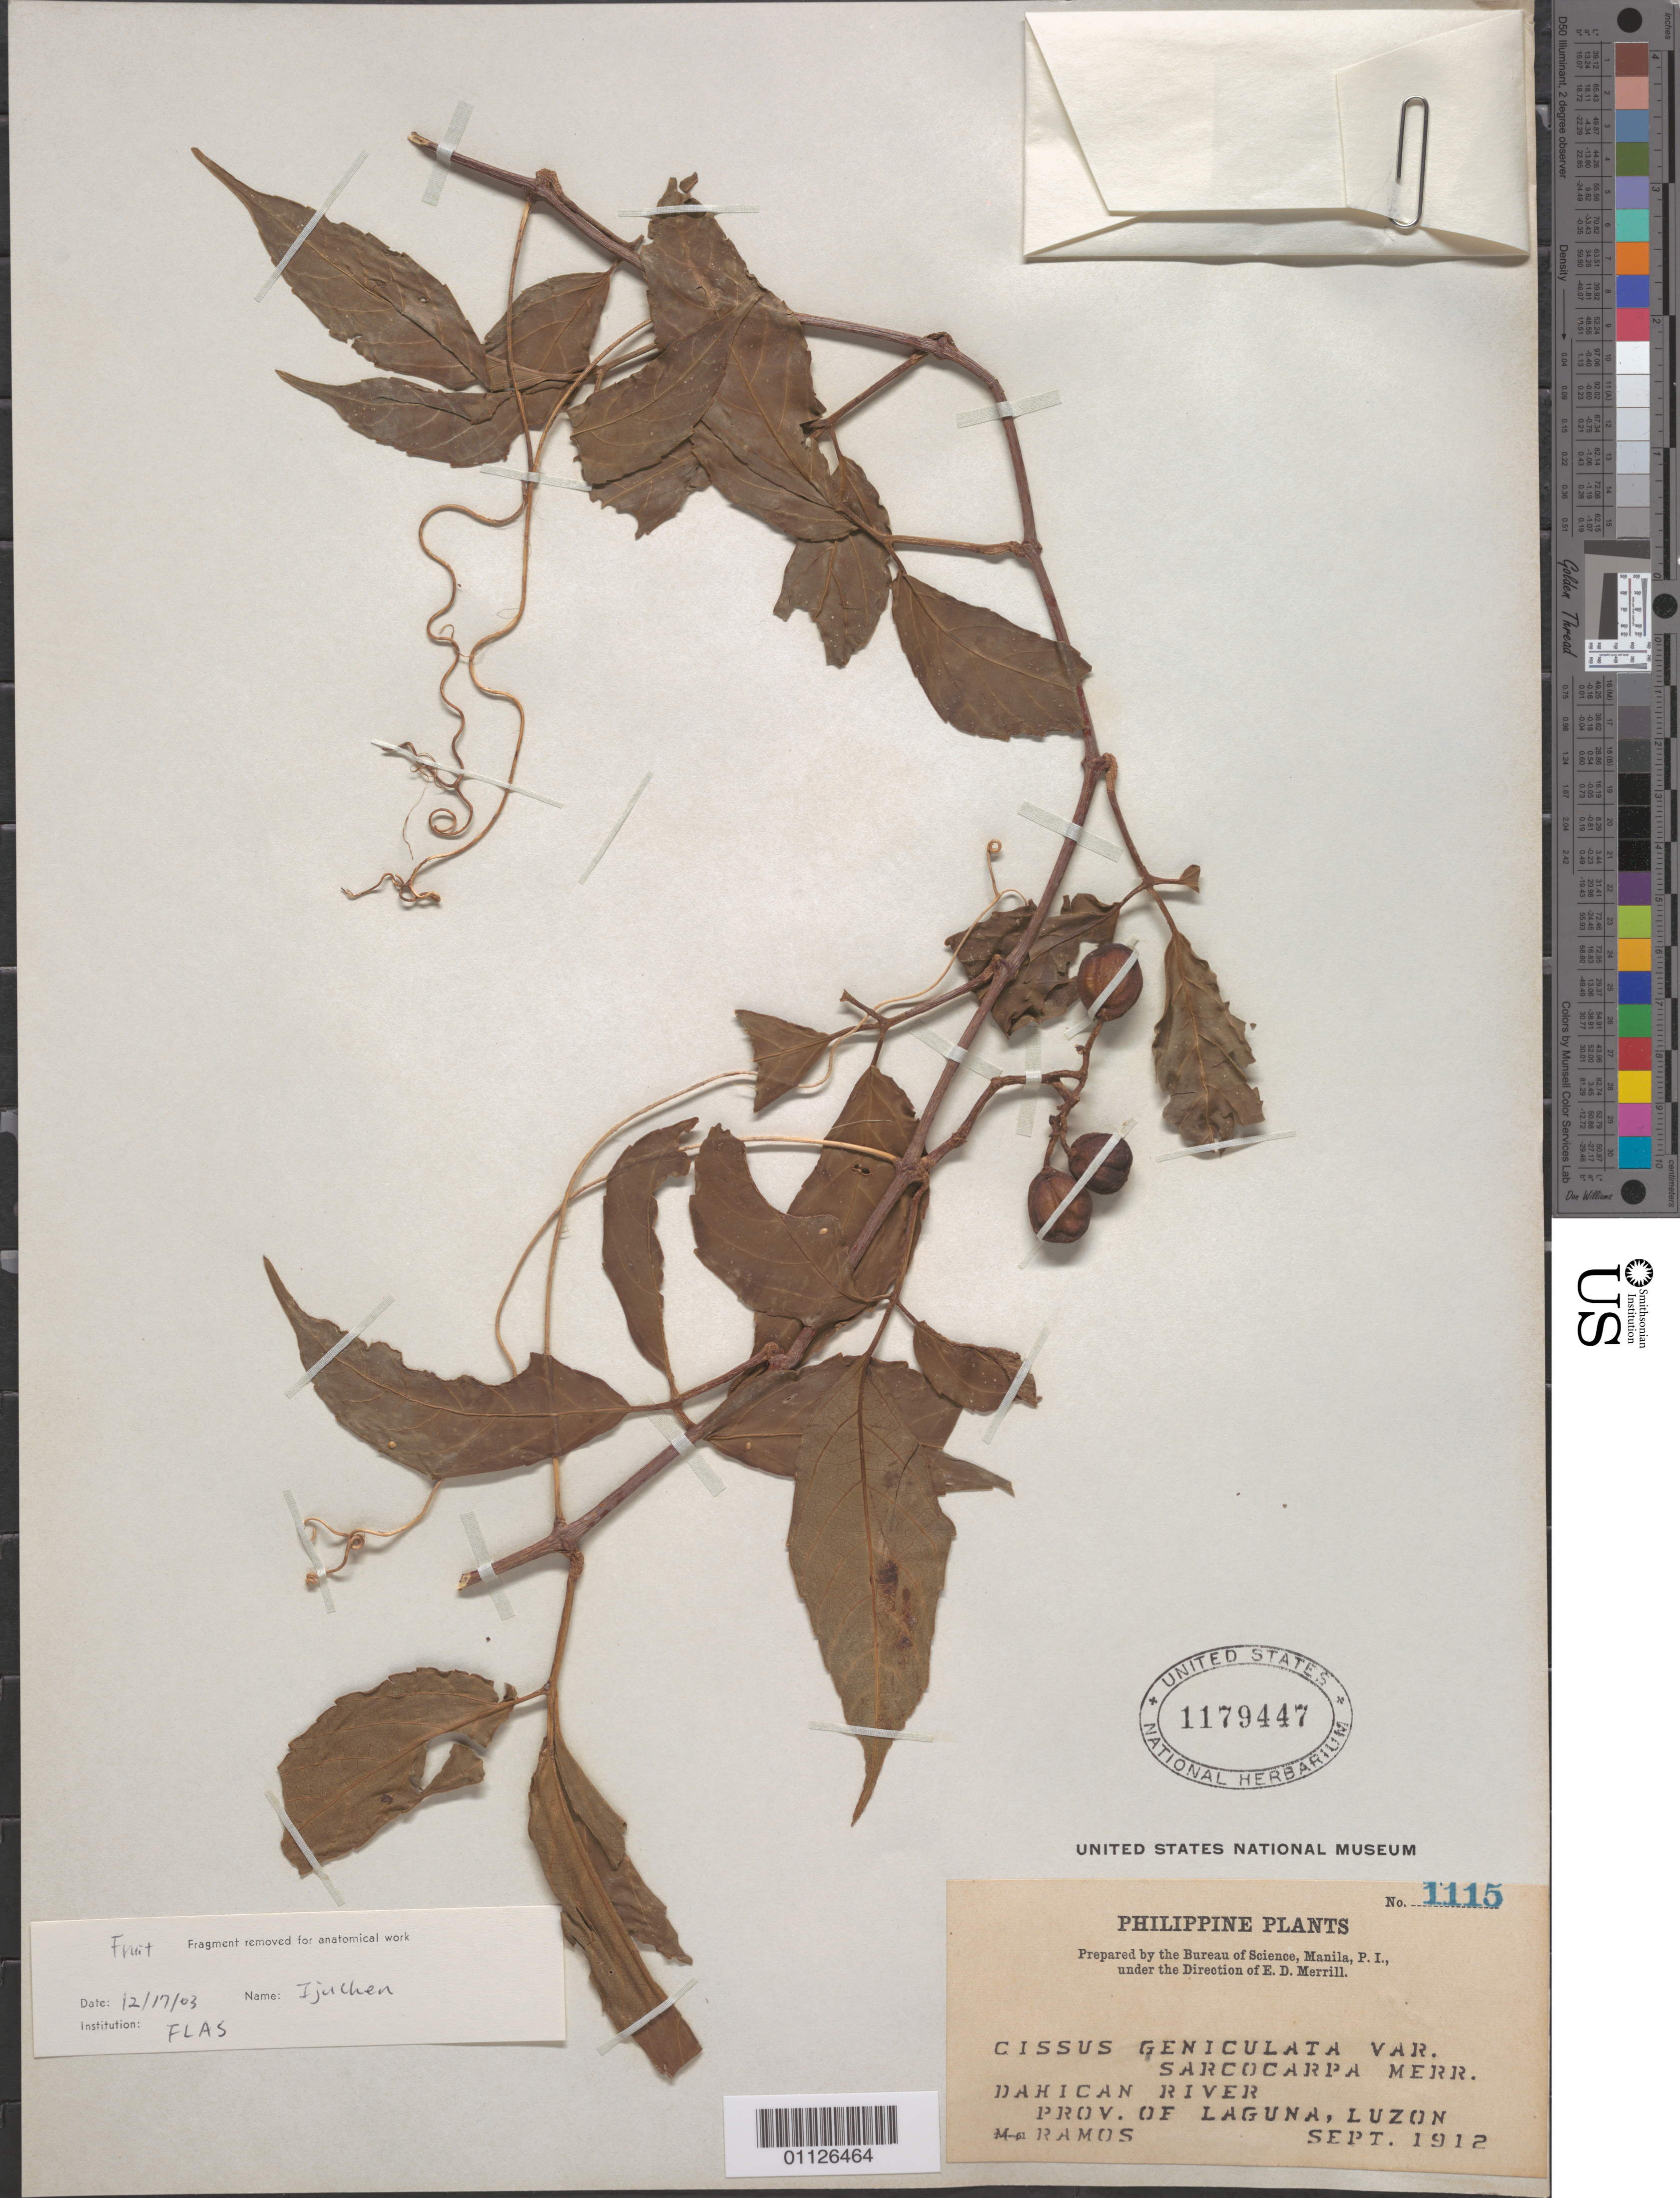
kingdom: Plantae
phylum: Tracheophyta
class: Magnoliopsida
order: Vitales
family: Vitaceae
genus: Cayratia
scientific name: Cayratia geniculata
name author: (Blume) Gagnep.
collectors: M. Ramos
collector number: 1115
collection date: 1912-09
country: Philippines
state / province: Calabarzon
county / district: Laguna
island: Luzon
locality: Dahican River. Luzon.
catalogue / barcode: US 1179447